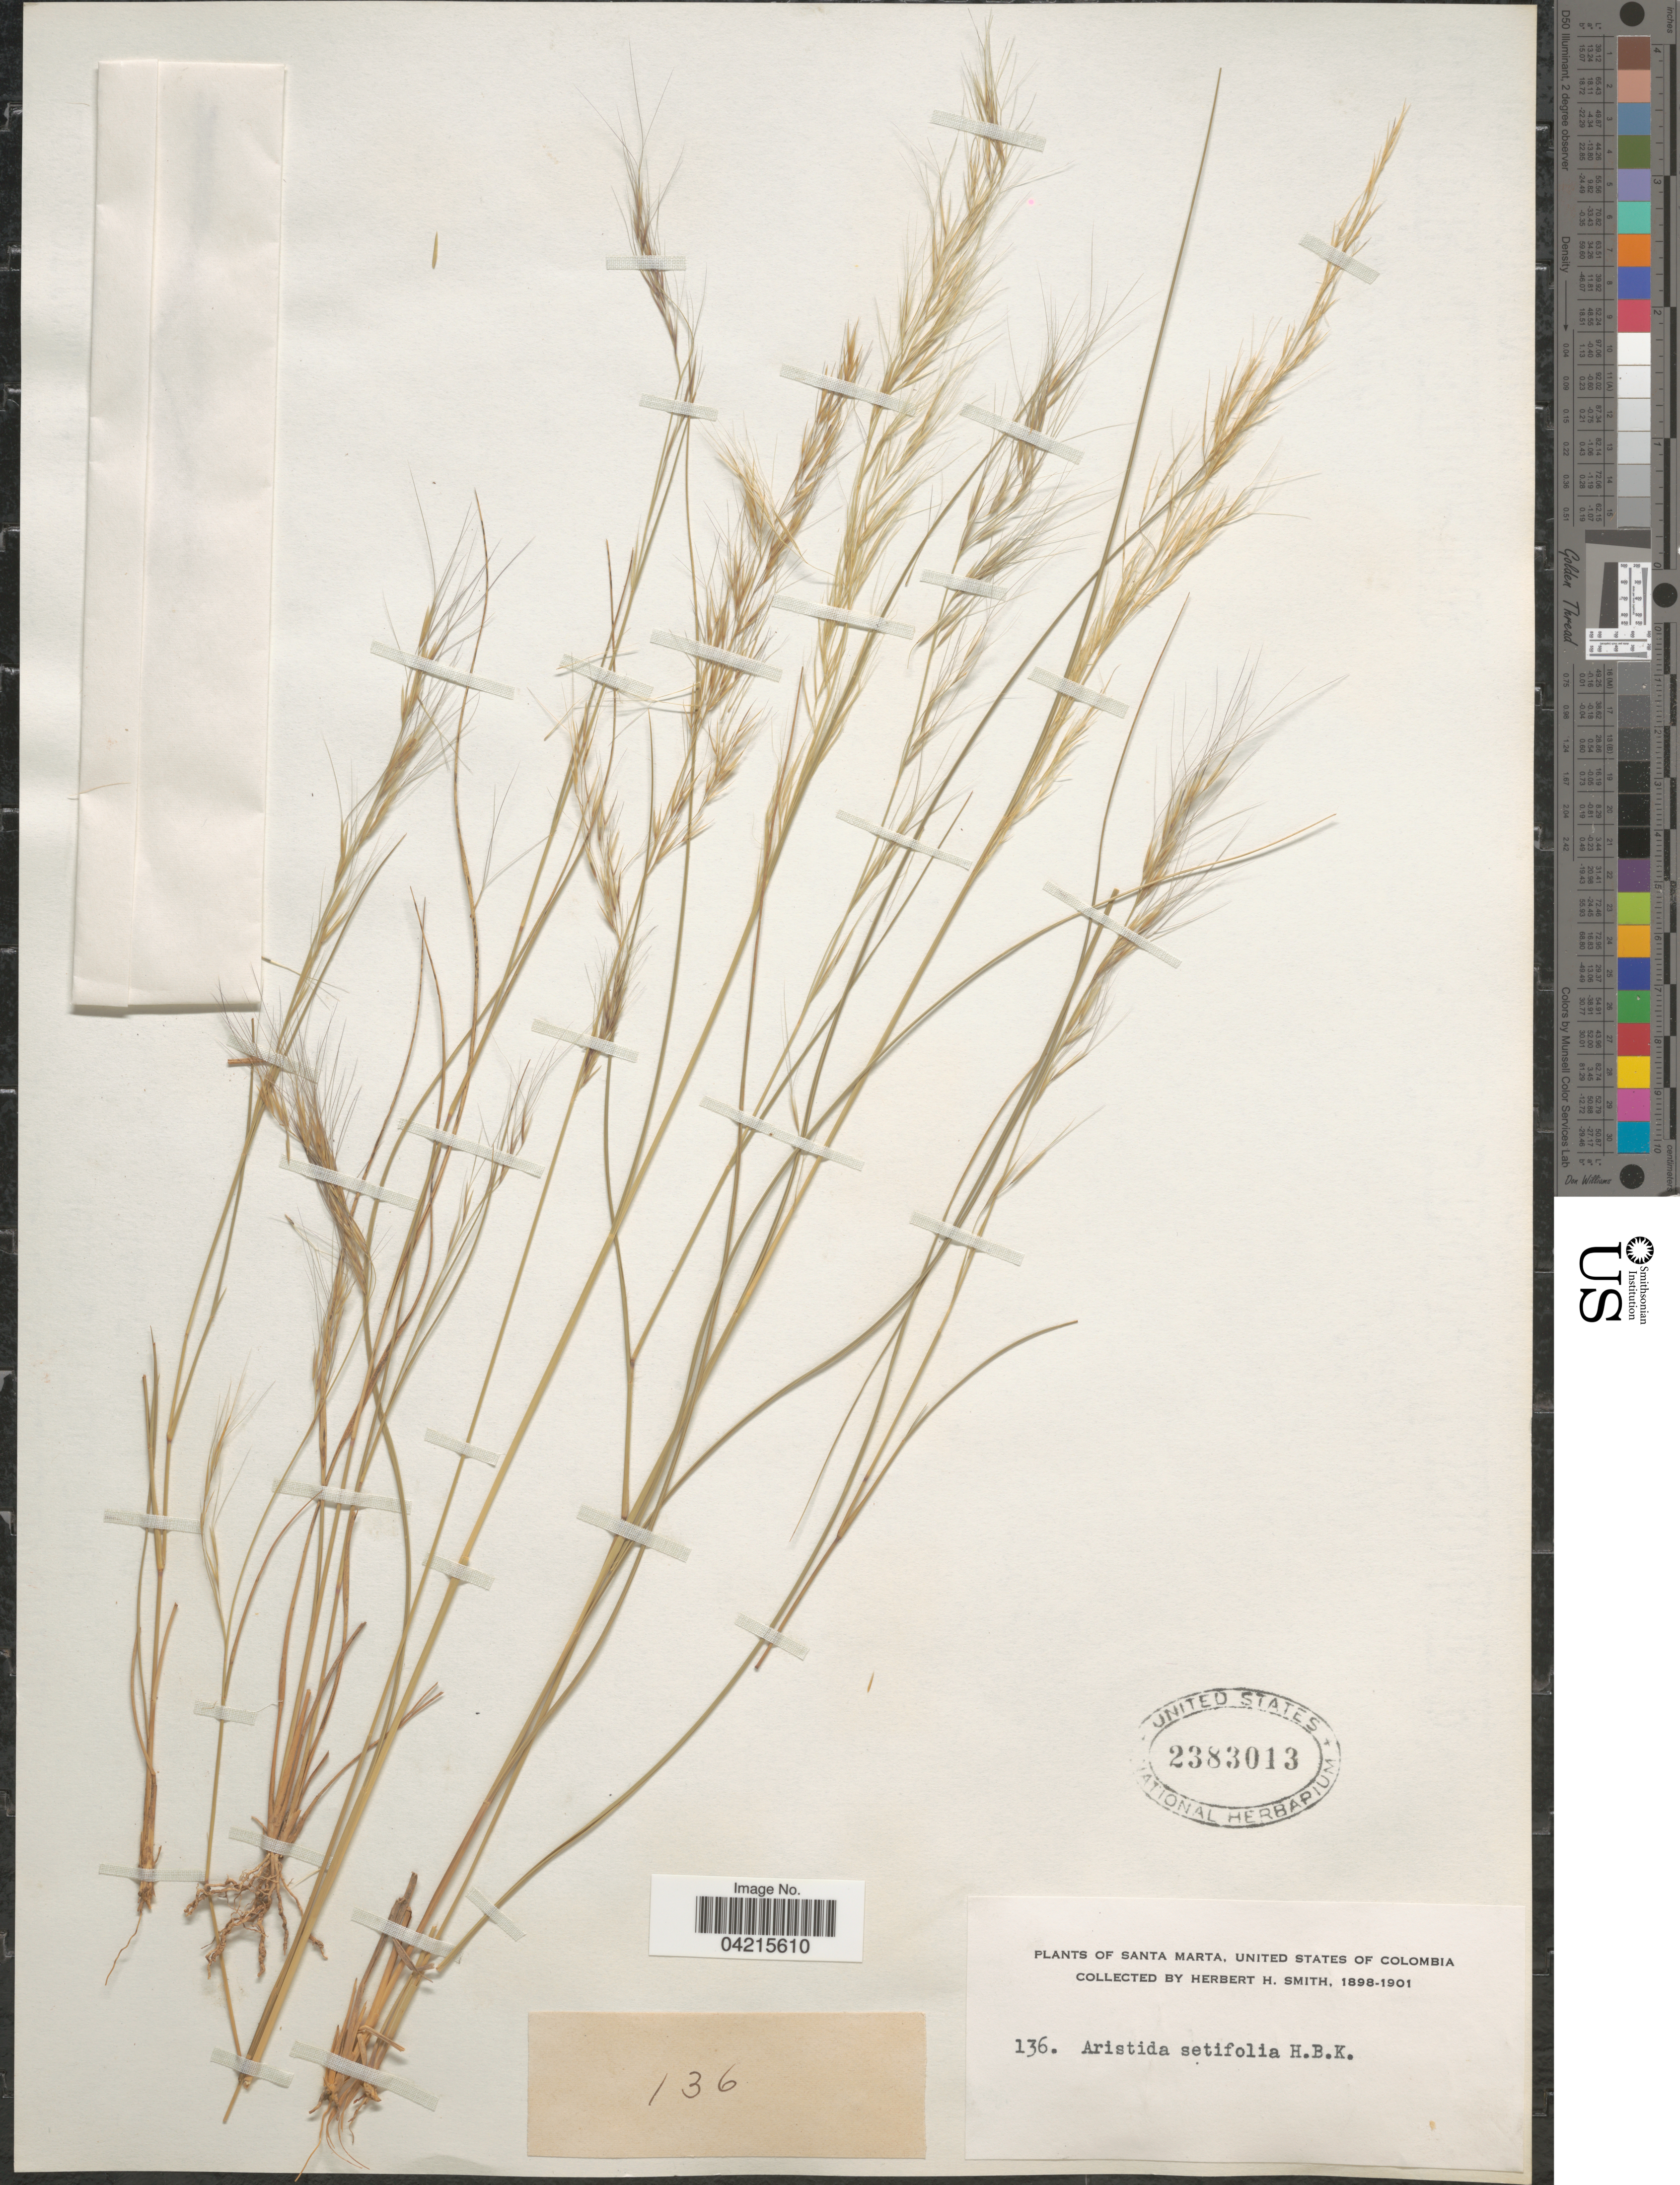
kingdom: Plantae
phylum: Tracheophyta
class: Liliopsida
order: Poales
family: Poaceae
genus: Aristida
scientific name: Aristida setifolia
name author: Kunth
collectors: Herbert H. Smith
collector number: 136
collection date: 1898/1901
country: Colombia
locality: Santa Marta.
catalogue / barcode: US 2383013